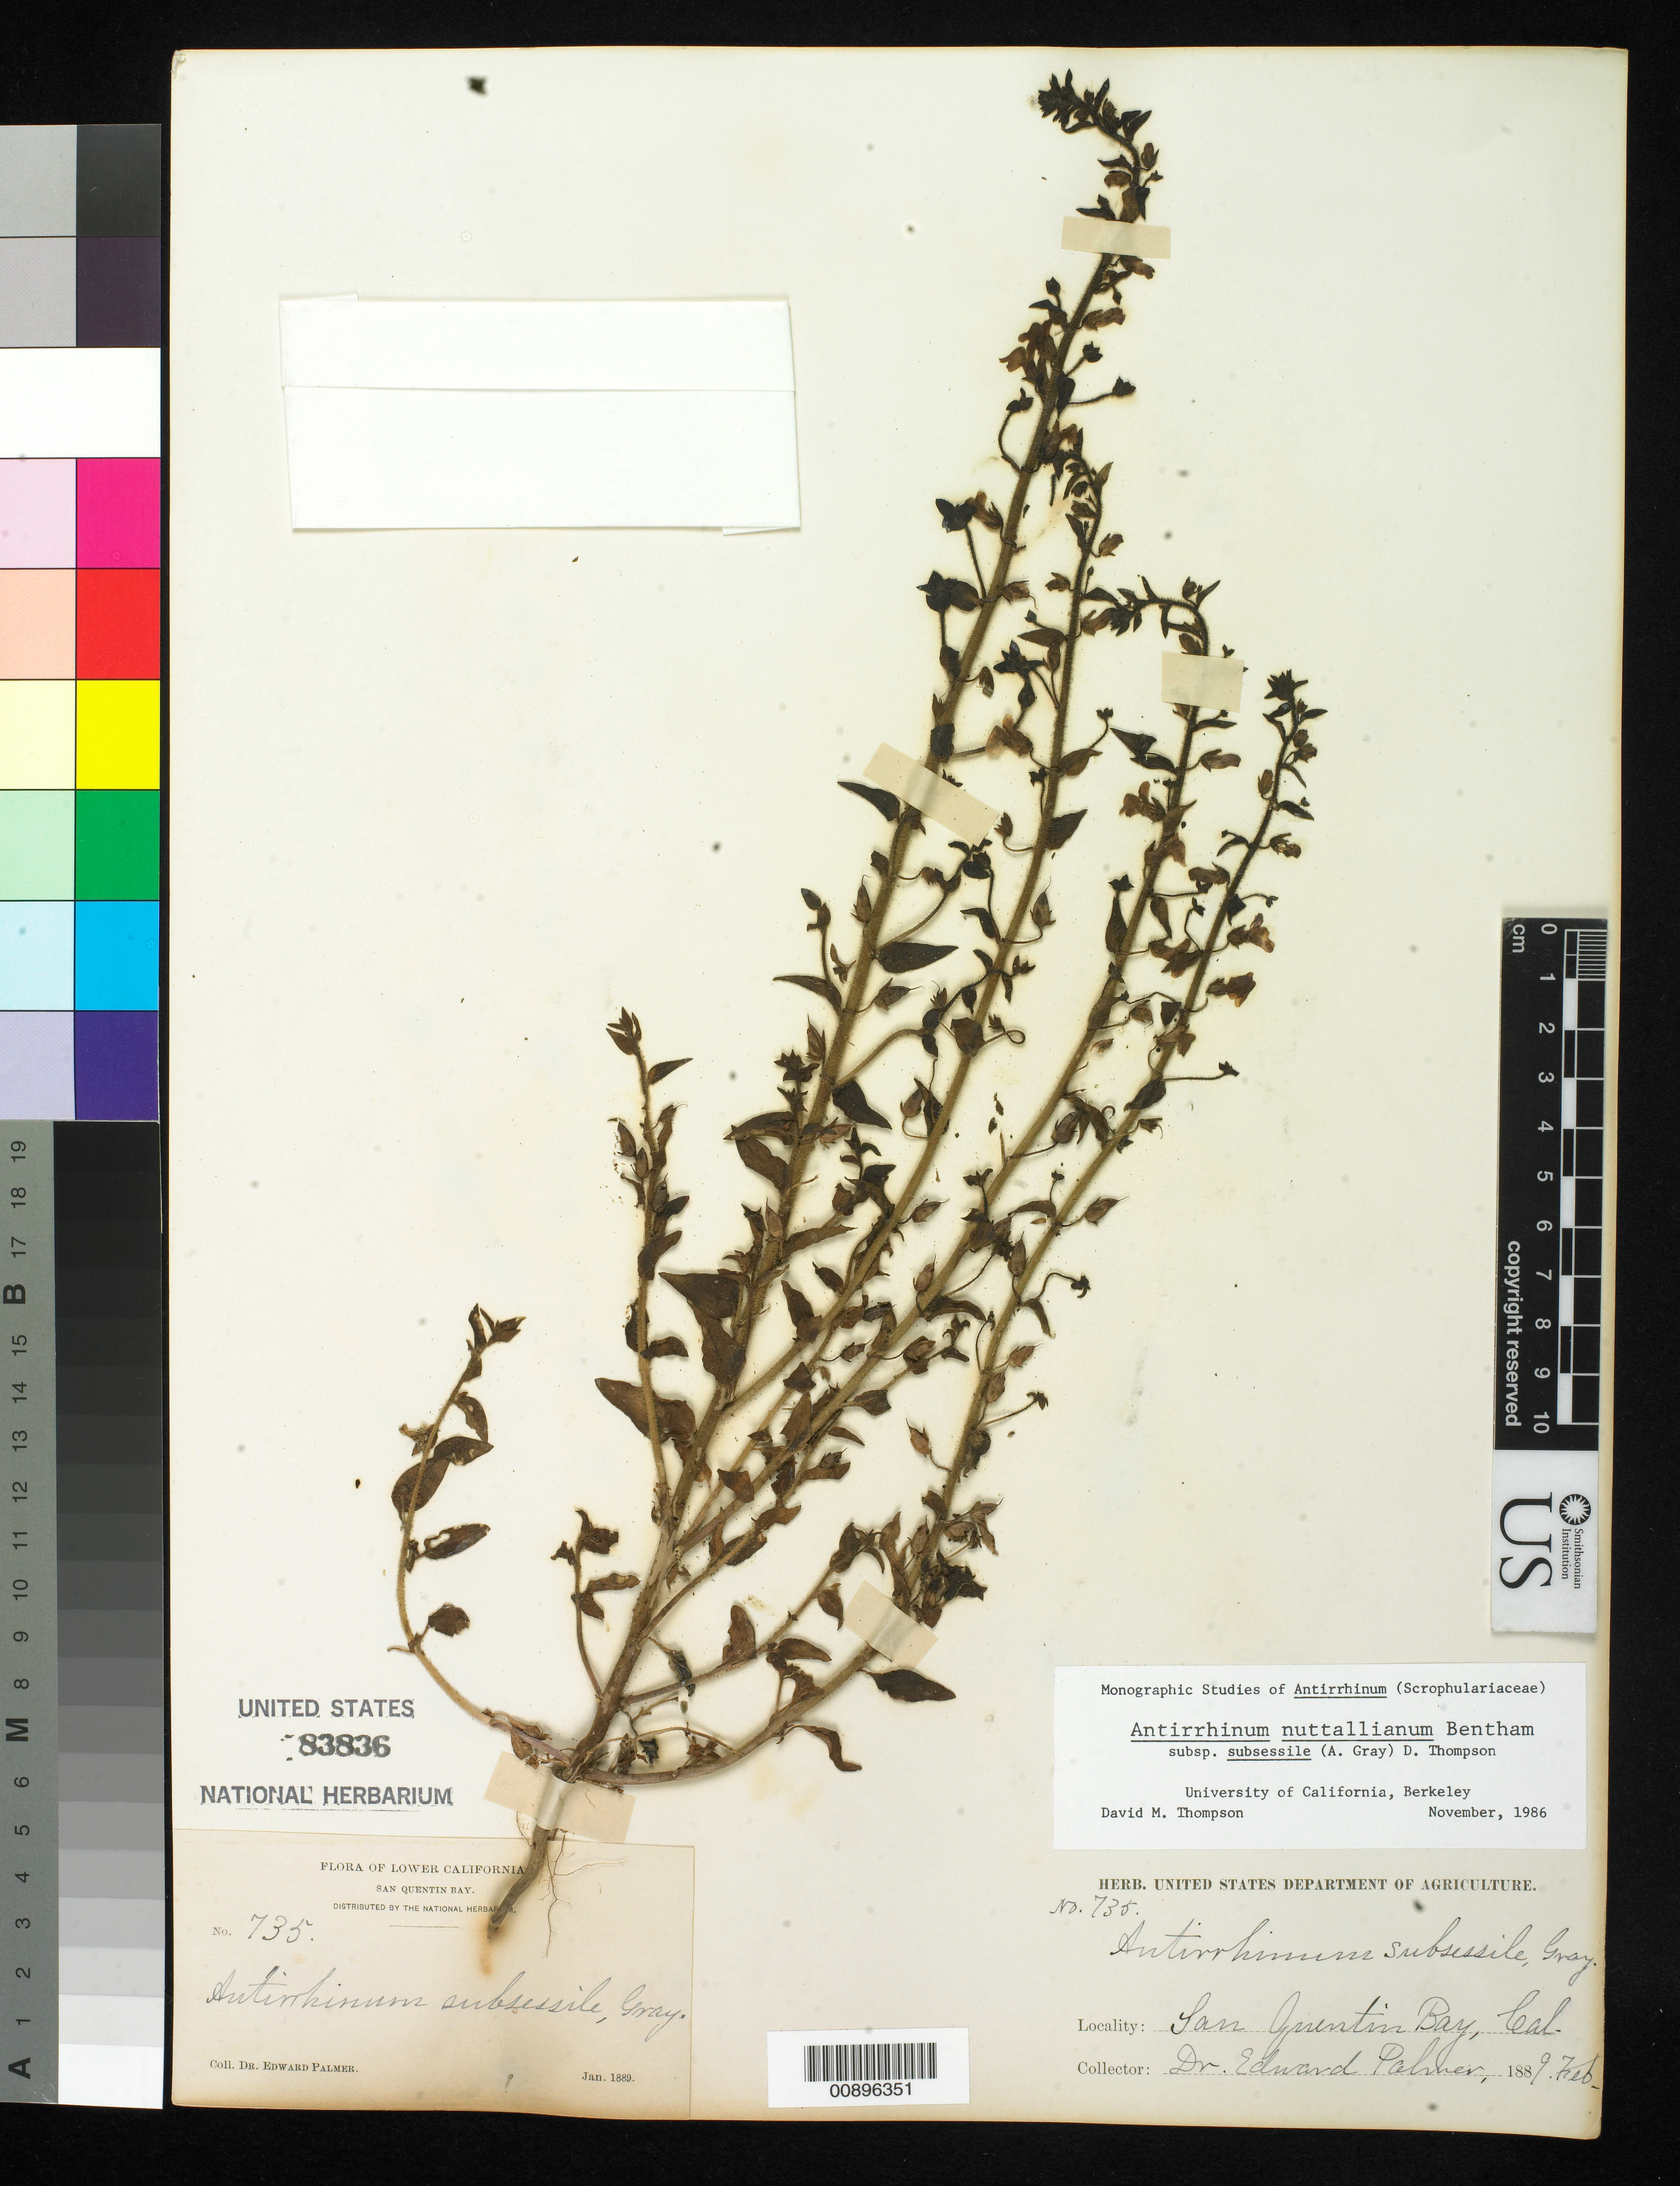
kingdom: Plantae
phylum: Tracheophyta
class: Magnoliopsida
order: Lamiales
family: Plantaginaceae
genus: Sairocarpus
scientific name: Sairocarpus nuttallianus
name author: (Benth.) D.A. Sutton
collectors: E. Palmer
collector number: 735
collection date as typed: Jan 1889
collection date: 1889-01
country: Mexico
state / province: Baja California Norte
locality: San Quentin Bay, Baja California.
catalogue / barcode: US 83836